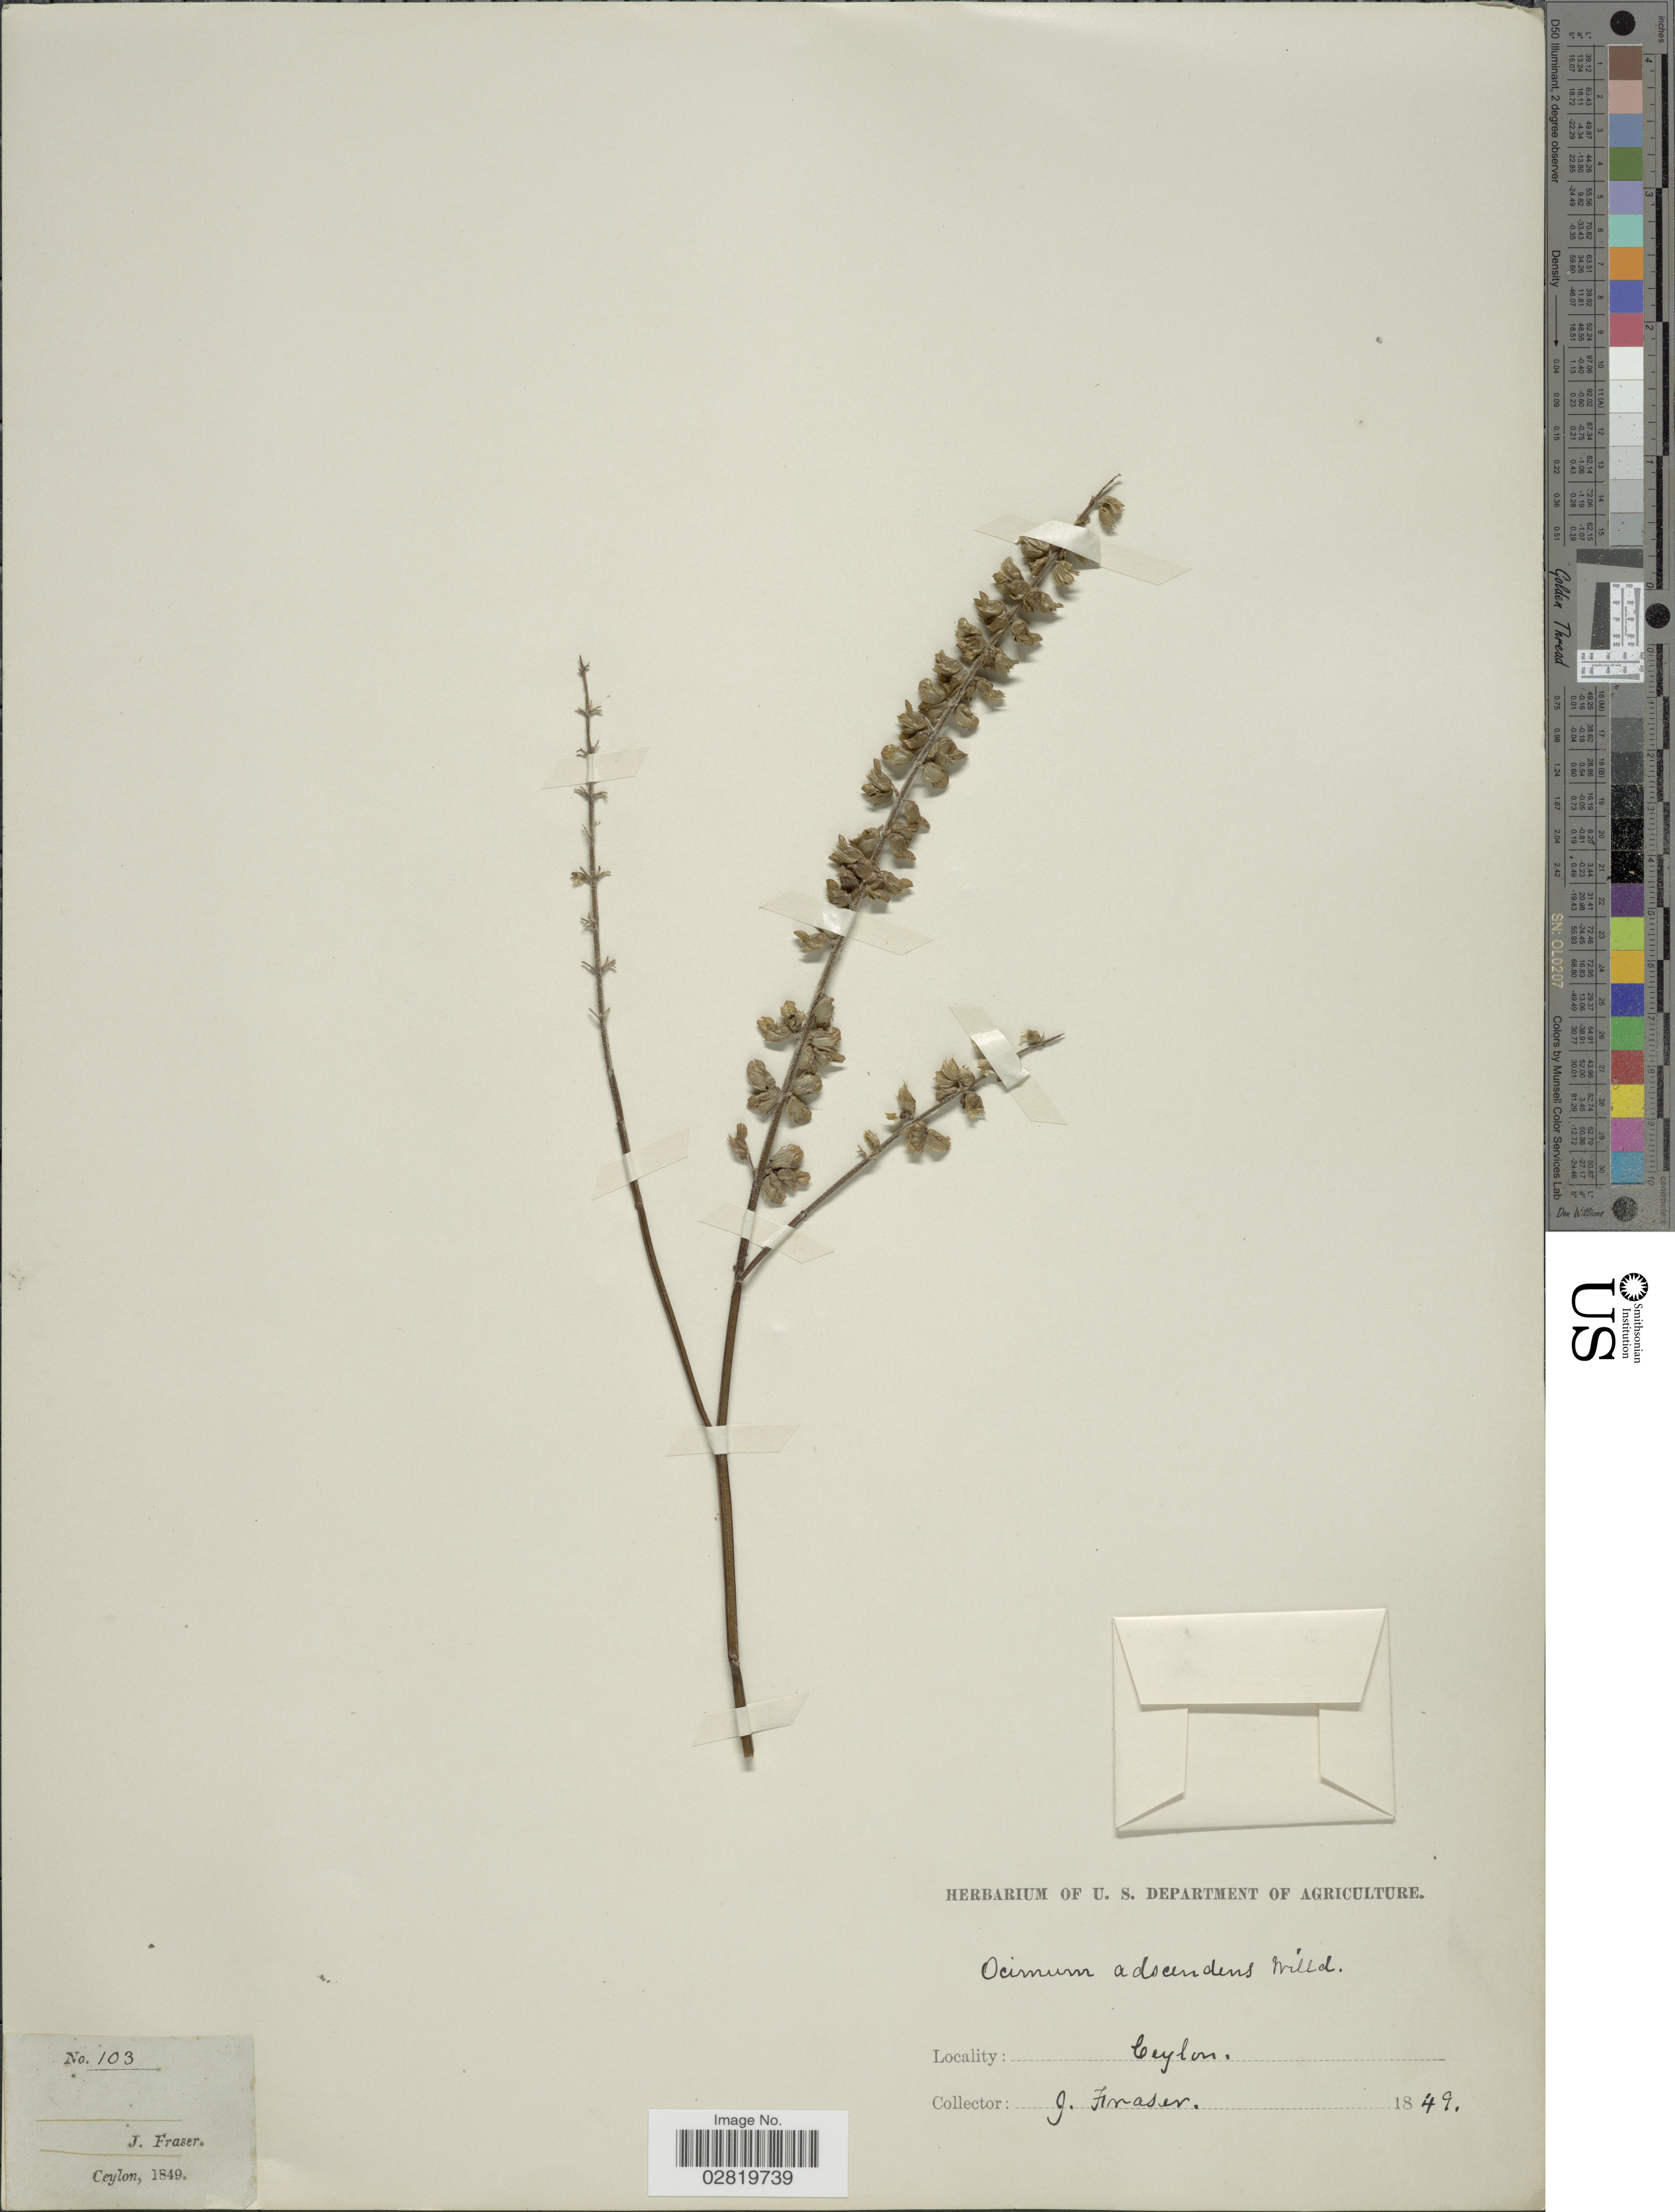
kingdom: Plantae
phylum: Tracheophyta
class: Magnoliopsida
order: Lamiales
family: Lamiaceae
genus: Ocimum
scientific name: Ocimum adscendens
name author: Willd.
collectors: J. Fraser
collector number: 103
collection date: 1849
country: Sri Lanka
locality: Ceylon.